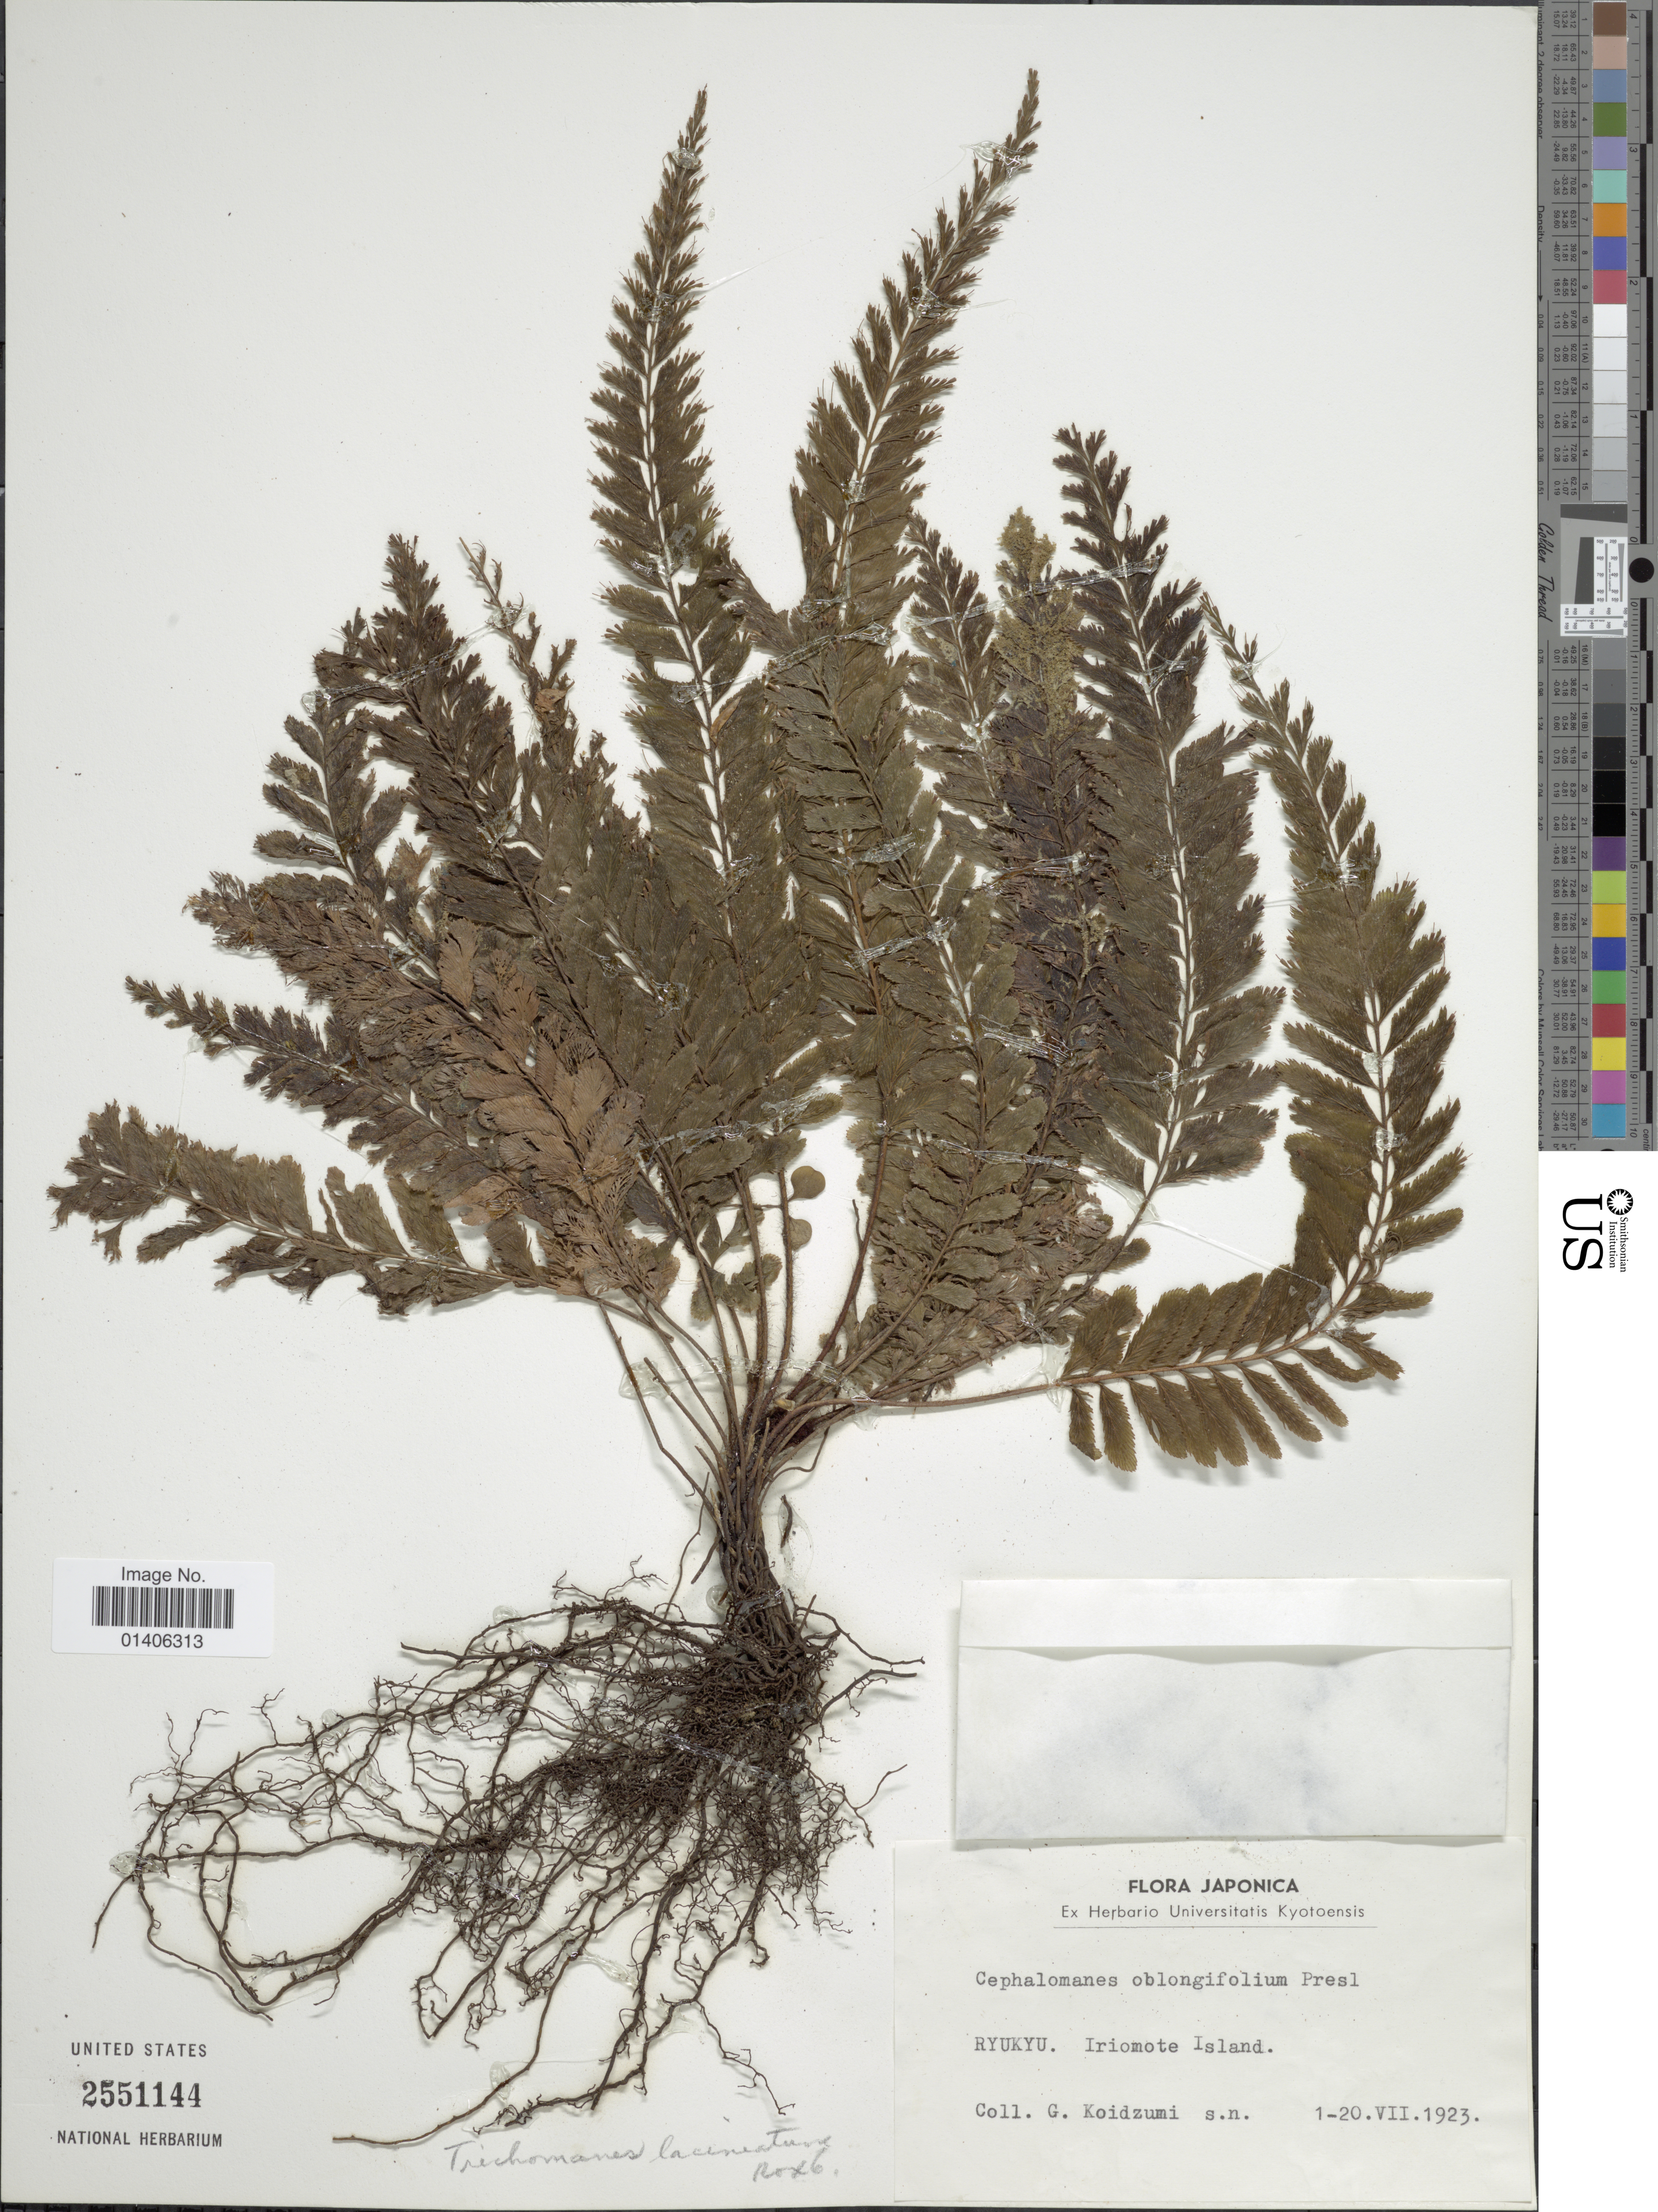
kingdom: Plantae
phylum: Tracheophyta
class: Polypodiopsida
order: Hymenophyllales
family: Hymenophyllaceae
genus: Cephalomanes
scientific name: Cephalomanes javanicum var. asplenoides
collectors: G. Koidzumi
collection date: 1923-07-01/1923-07-20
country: Japan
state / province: Okinawa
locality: Ryukyu, Iriomote Island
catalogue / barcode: US 2551144